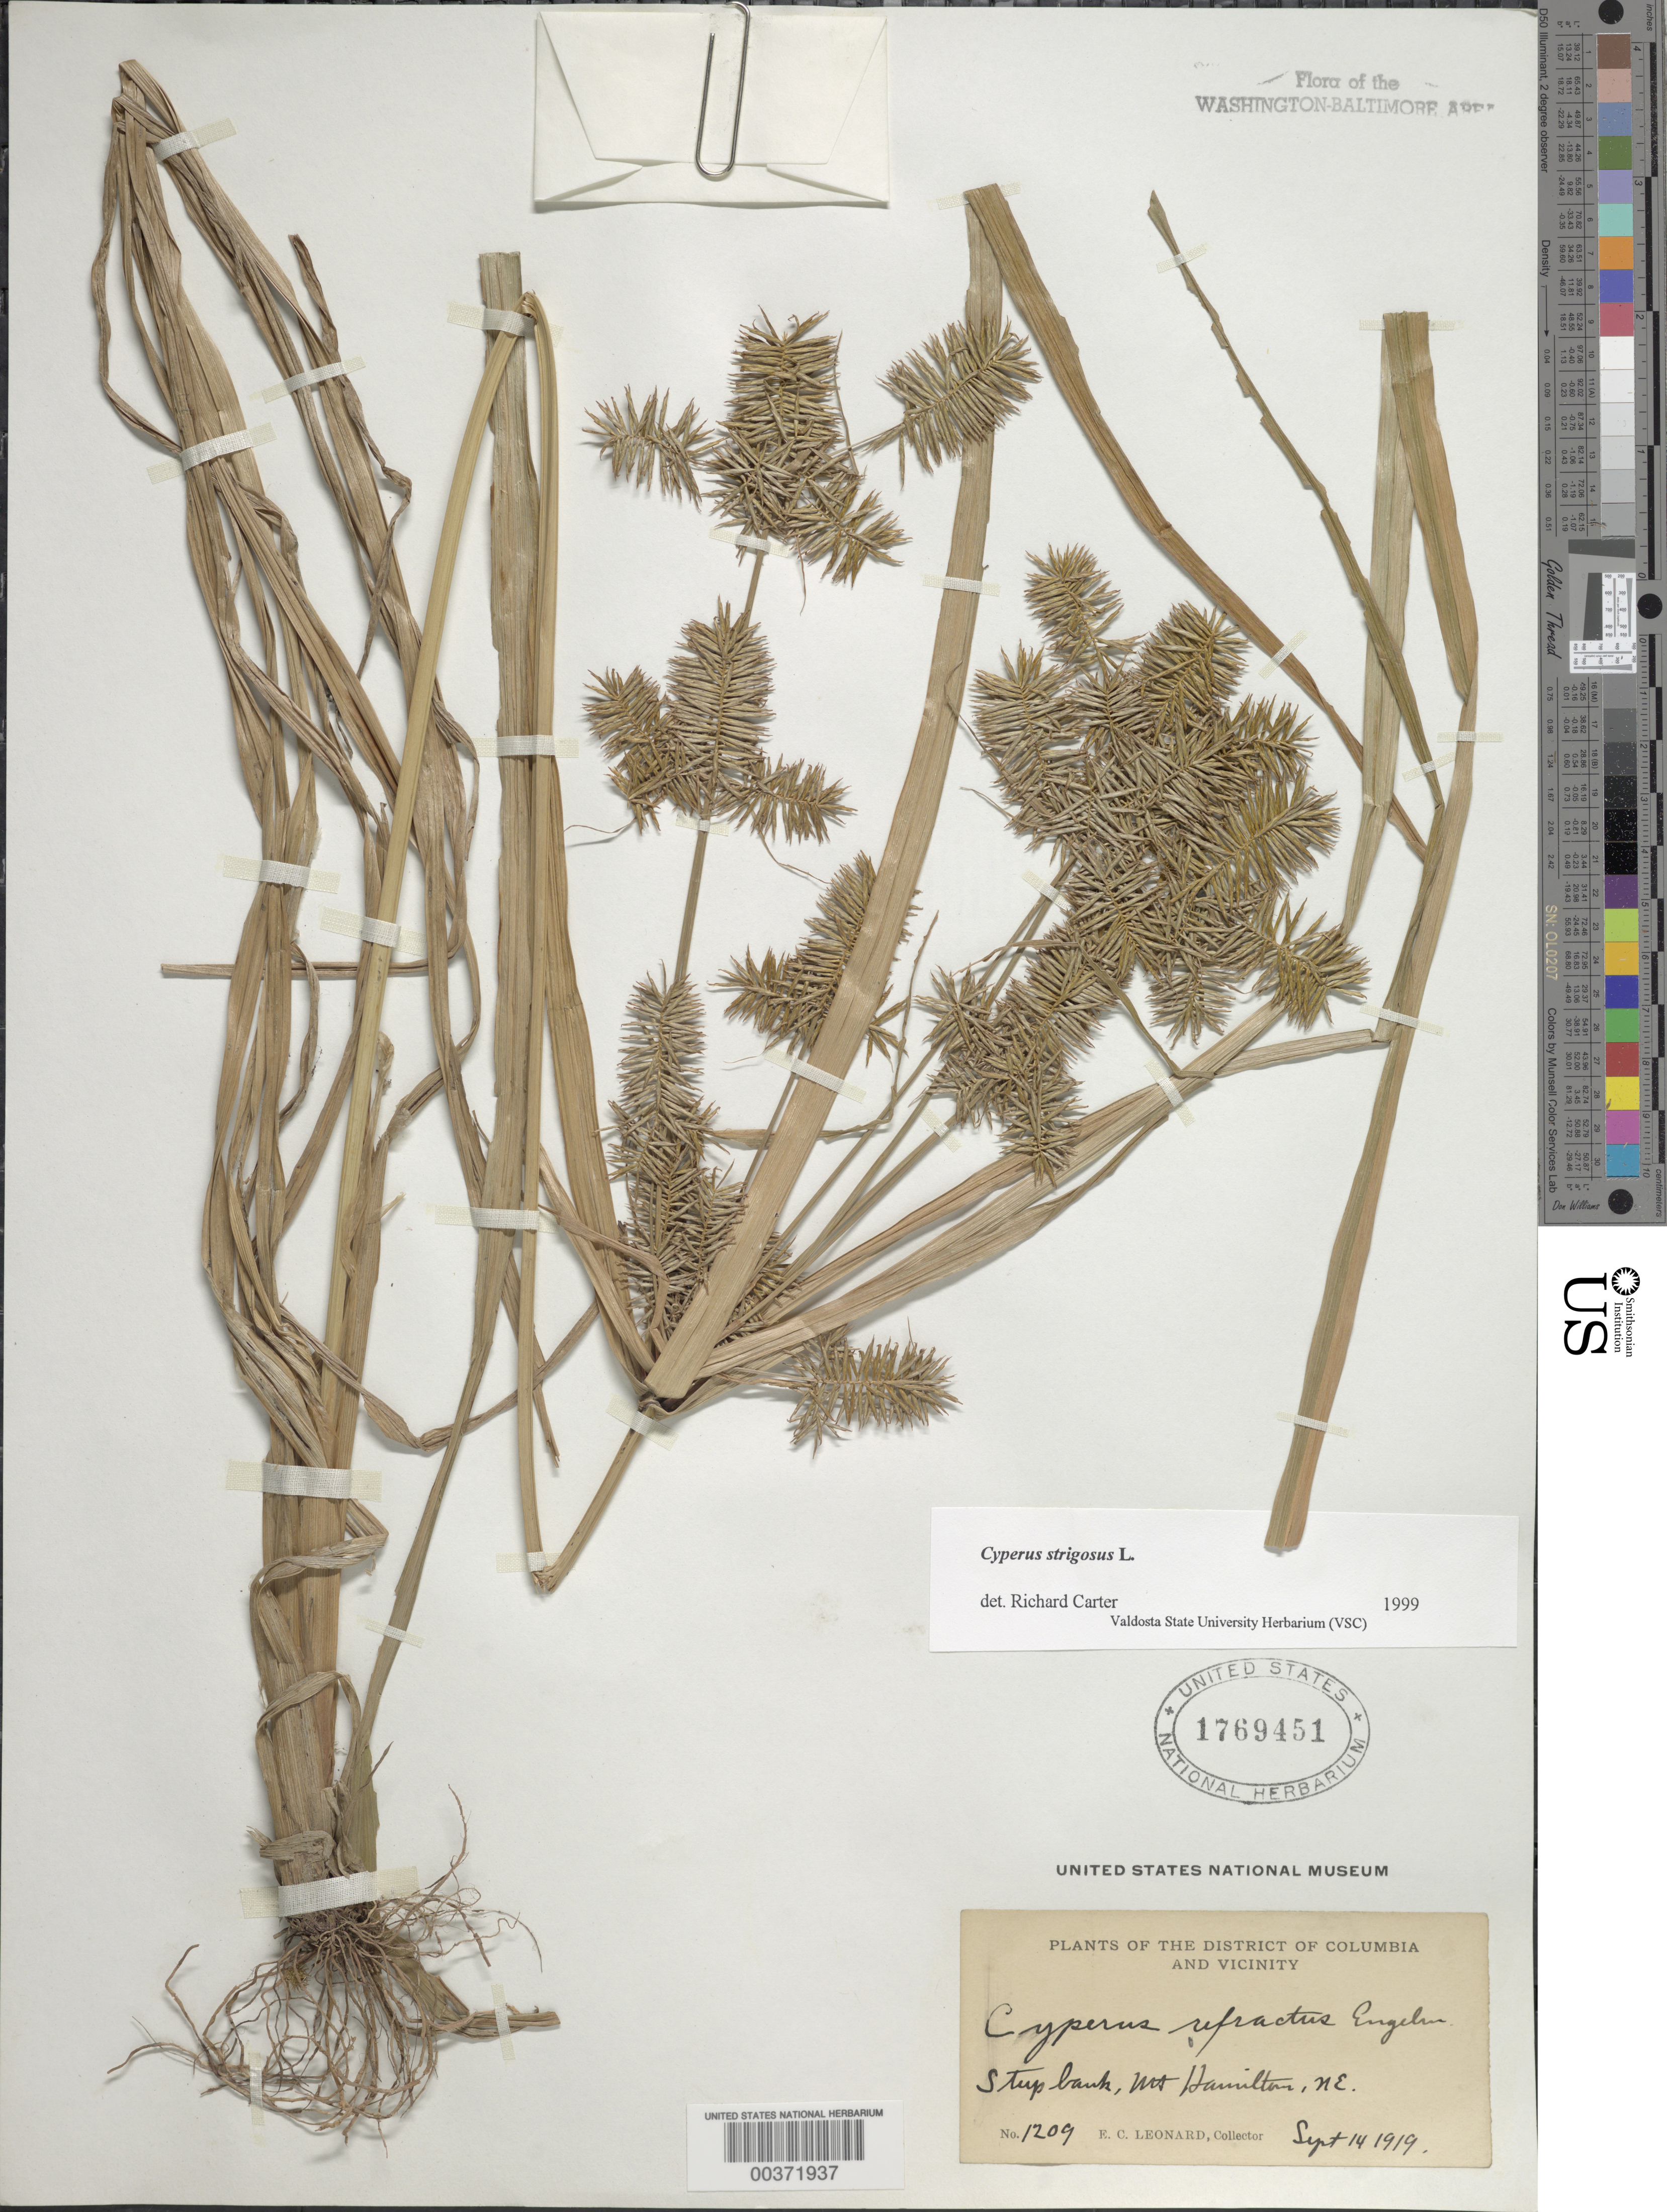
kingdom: Plantae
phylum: Tracheophyta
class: Liliopsida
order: Poales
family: Cyperaceae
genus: Cyperus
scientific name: Cyperus strigosus L.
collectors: E. C. Leonard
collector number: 1209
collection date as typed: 14 Sep 1919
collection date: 1919-09-14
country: United States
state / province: District of Columbia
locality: Mount Hamilton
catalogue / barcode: US 1769451